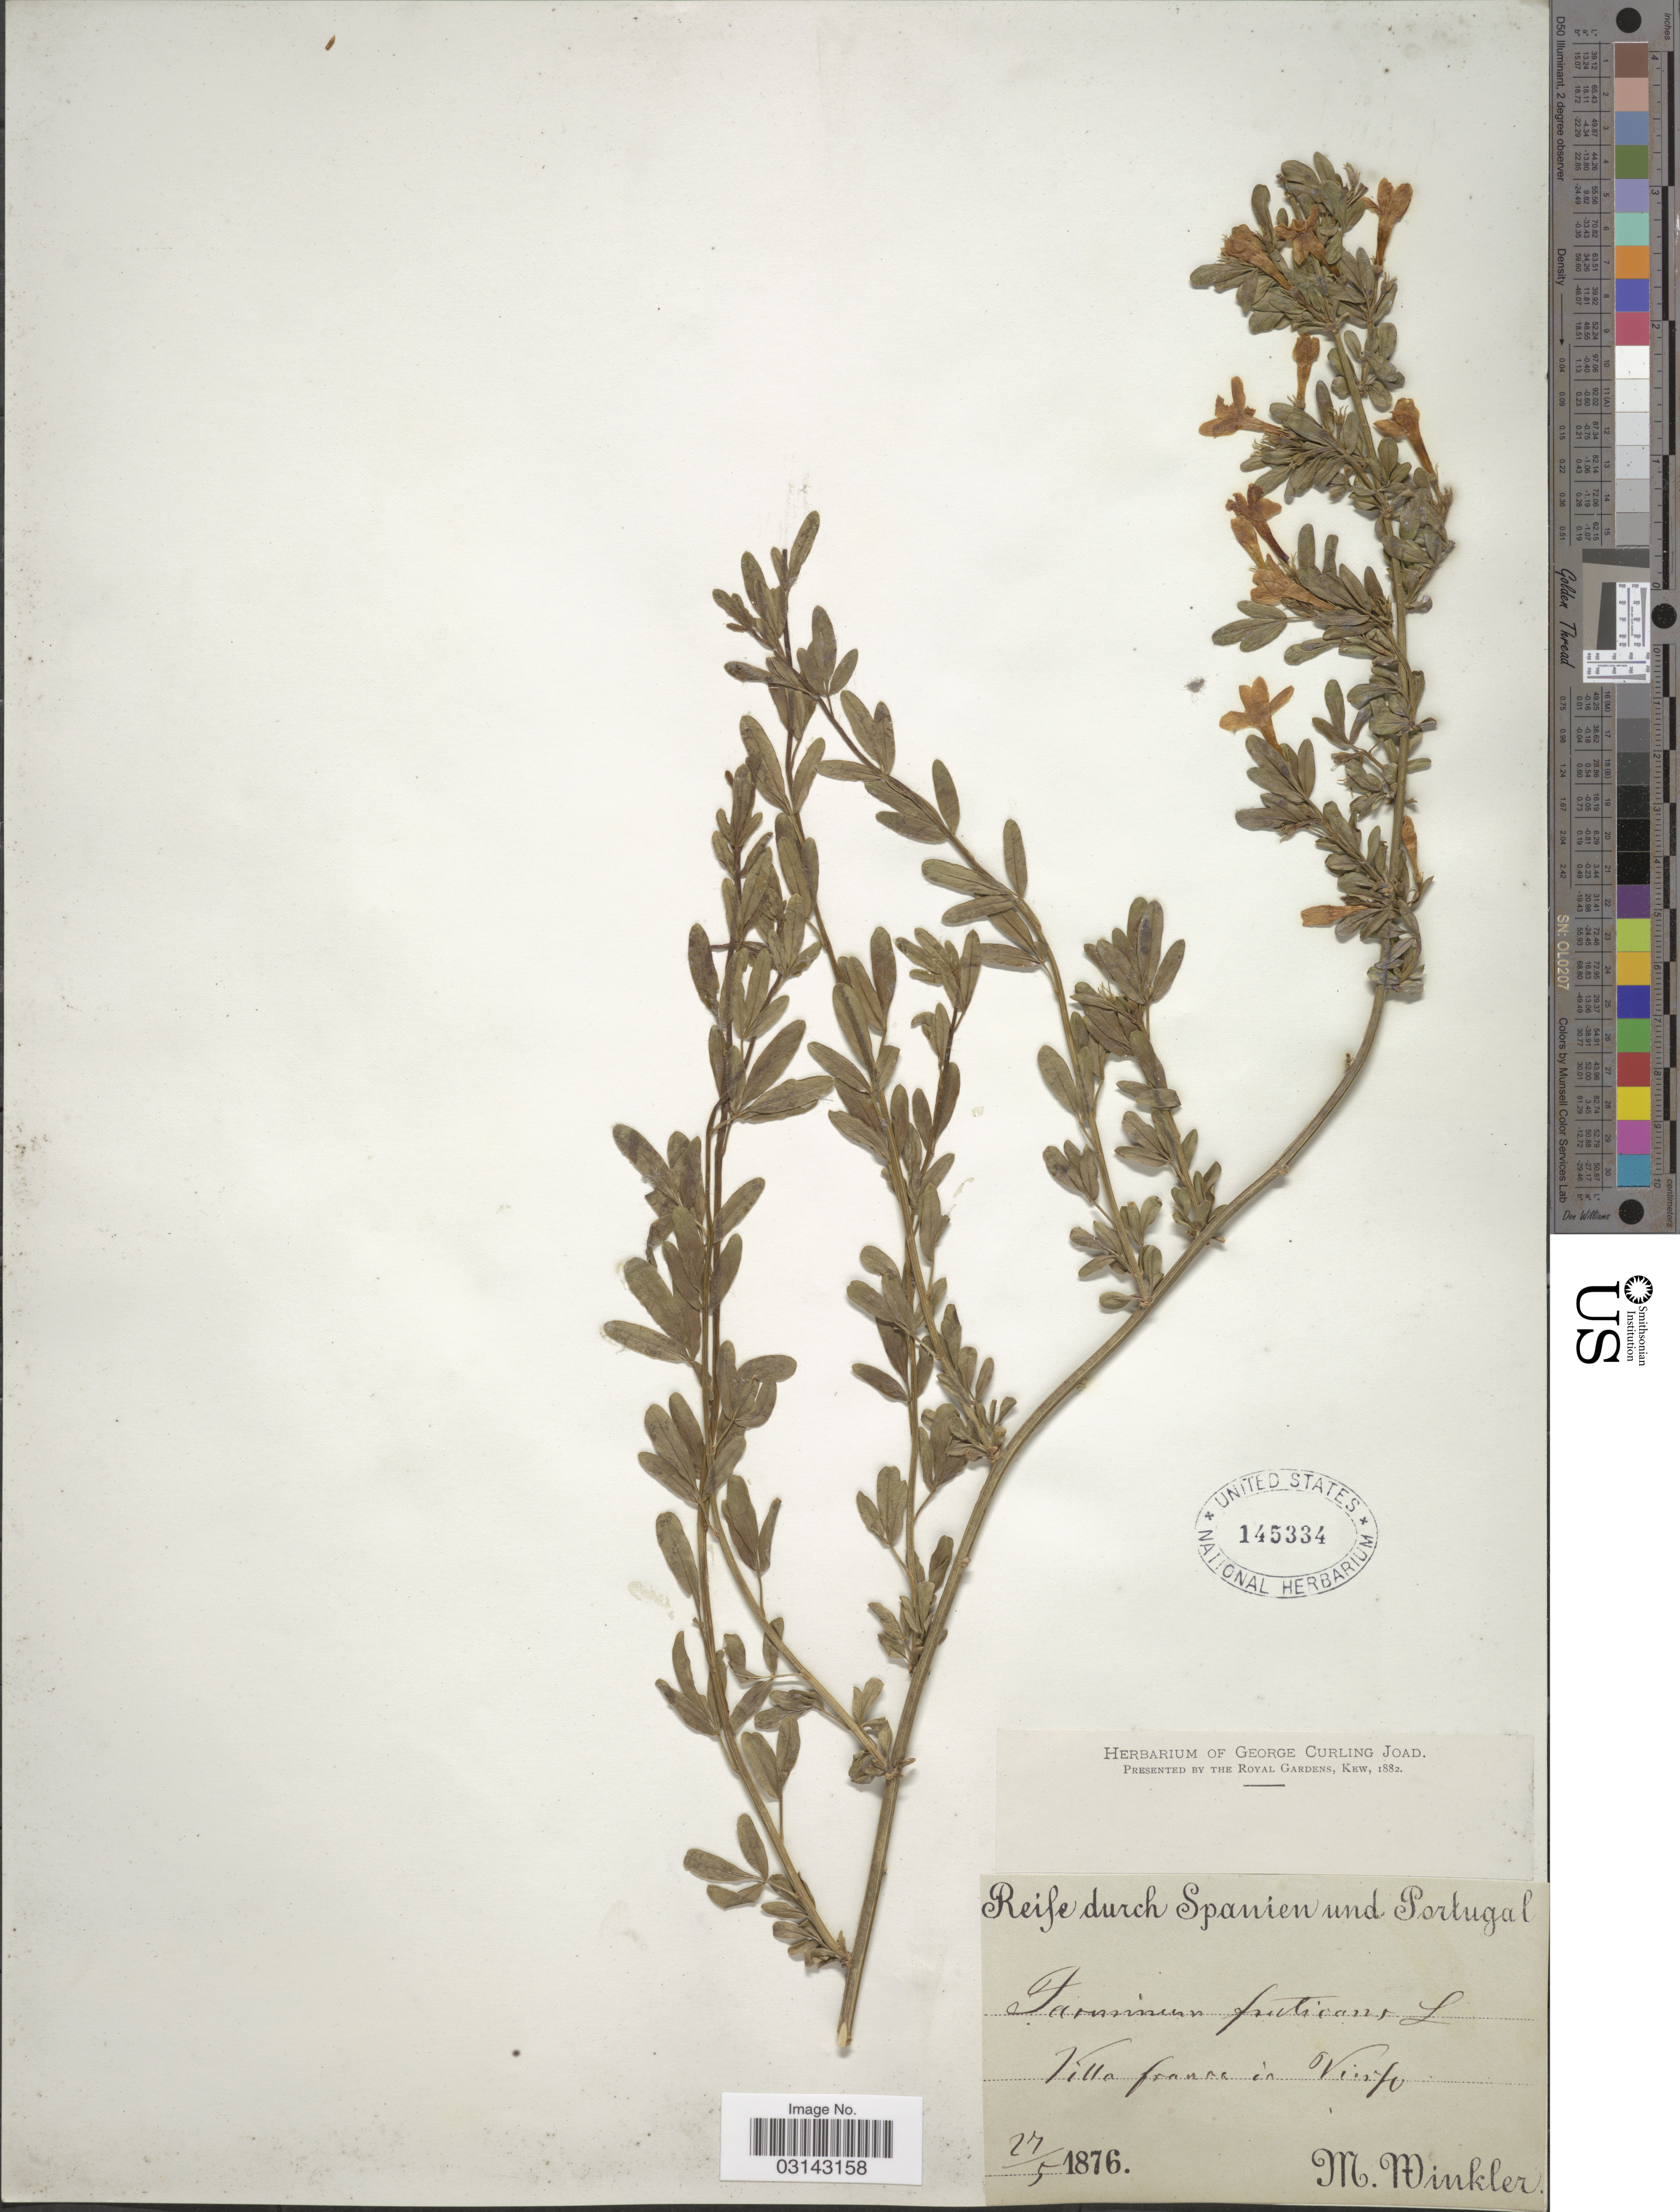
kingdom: Plantae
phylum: Tracheophyta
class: Magnoliopsida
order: Lamiales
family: Oleaceae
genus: Jasminum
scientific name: Jasminum fruticans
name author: L.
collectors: M. Winkler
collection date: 1876-05-27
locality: Spanien und Portugal. Villa france in Vinfo. [interpreted]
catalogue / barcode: US 145334